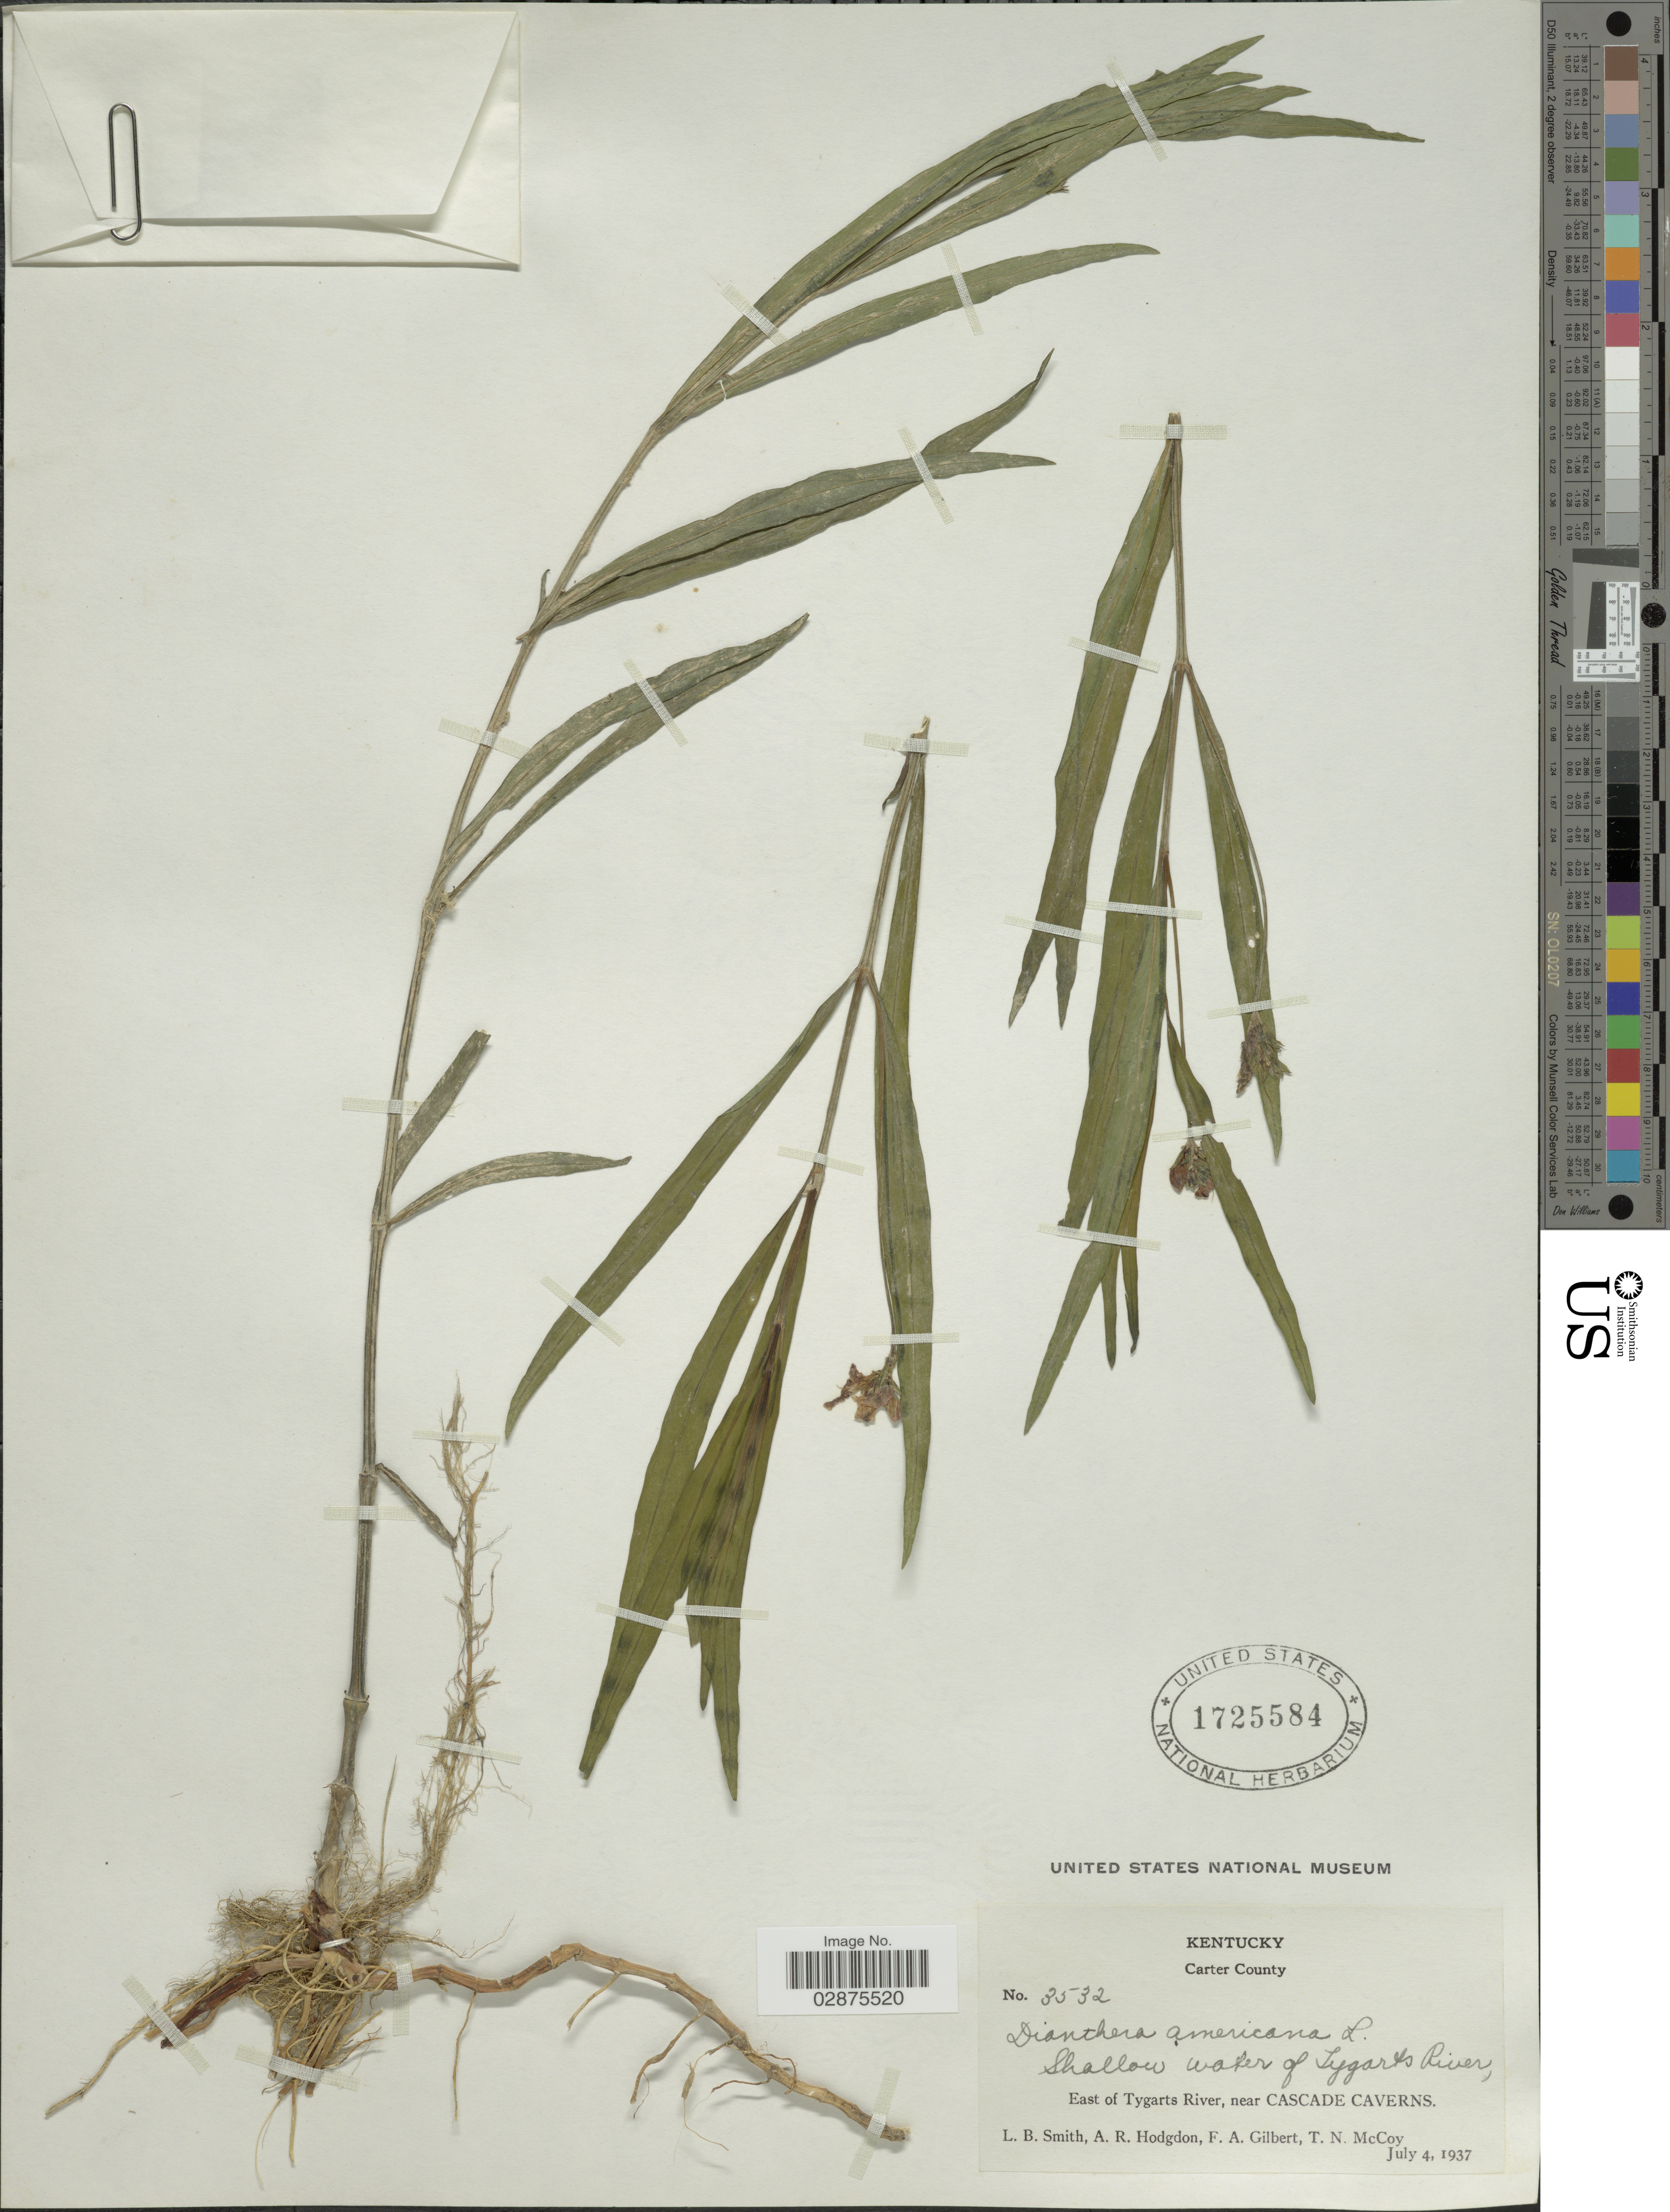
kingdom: Plantae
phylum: Tracheophyta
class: Magnoliopsida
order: Lamiales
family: Acanthaceae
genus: Justicia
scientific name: Justicia americana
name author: (L.) Vahl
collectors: L. Smith, A. R. Hodgdon, F. A. Gilbert & T. N. McCoy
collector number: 3532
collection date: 1937-07-04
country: United States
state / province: Kentucky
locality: Carter County. Shallow water of Tygarts River, East of Tygarts River, near Cascade Caverns.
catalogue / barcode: US 1725584